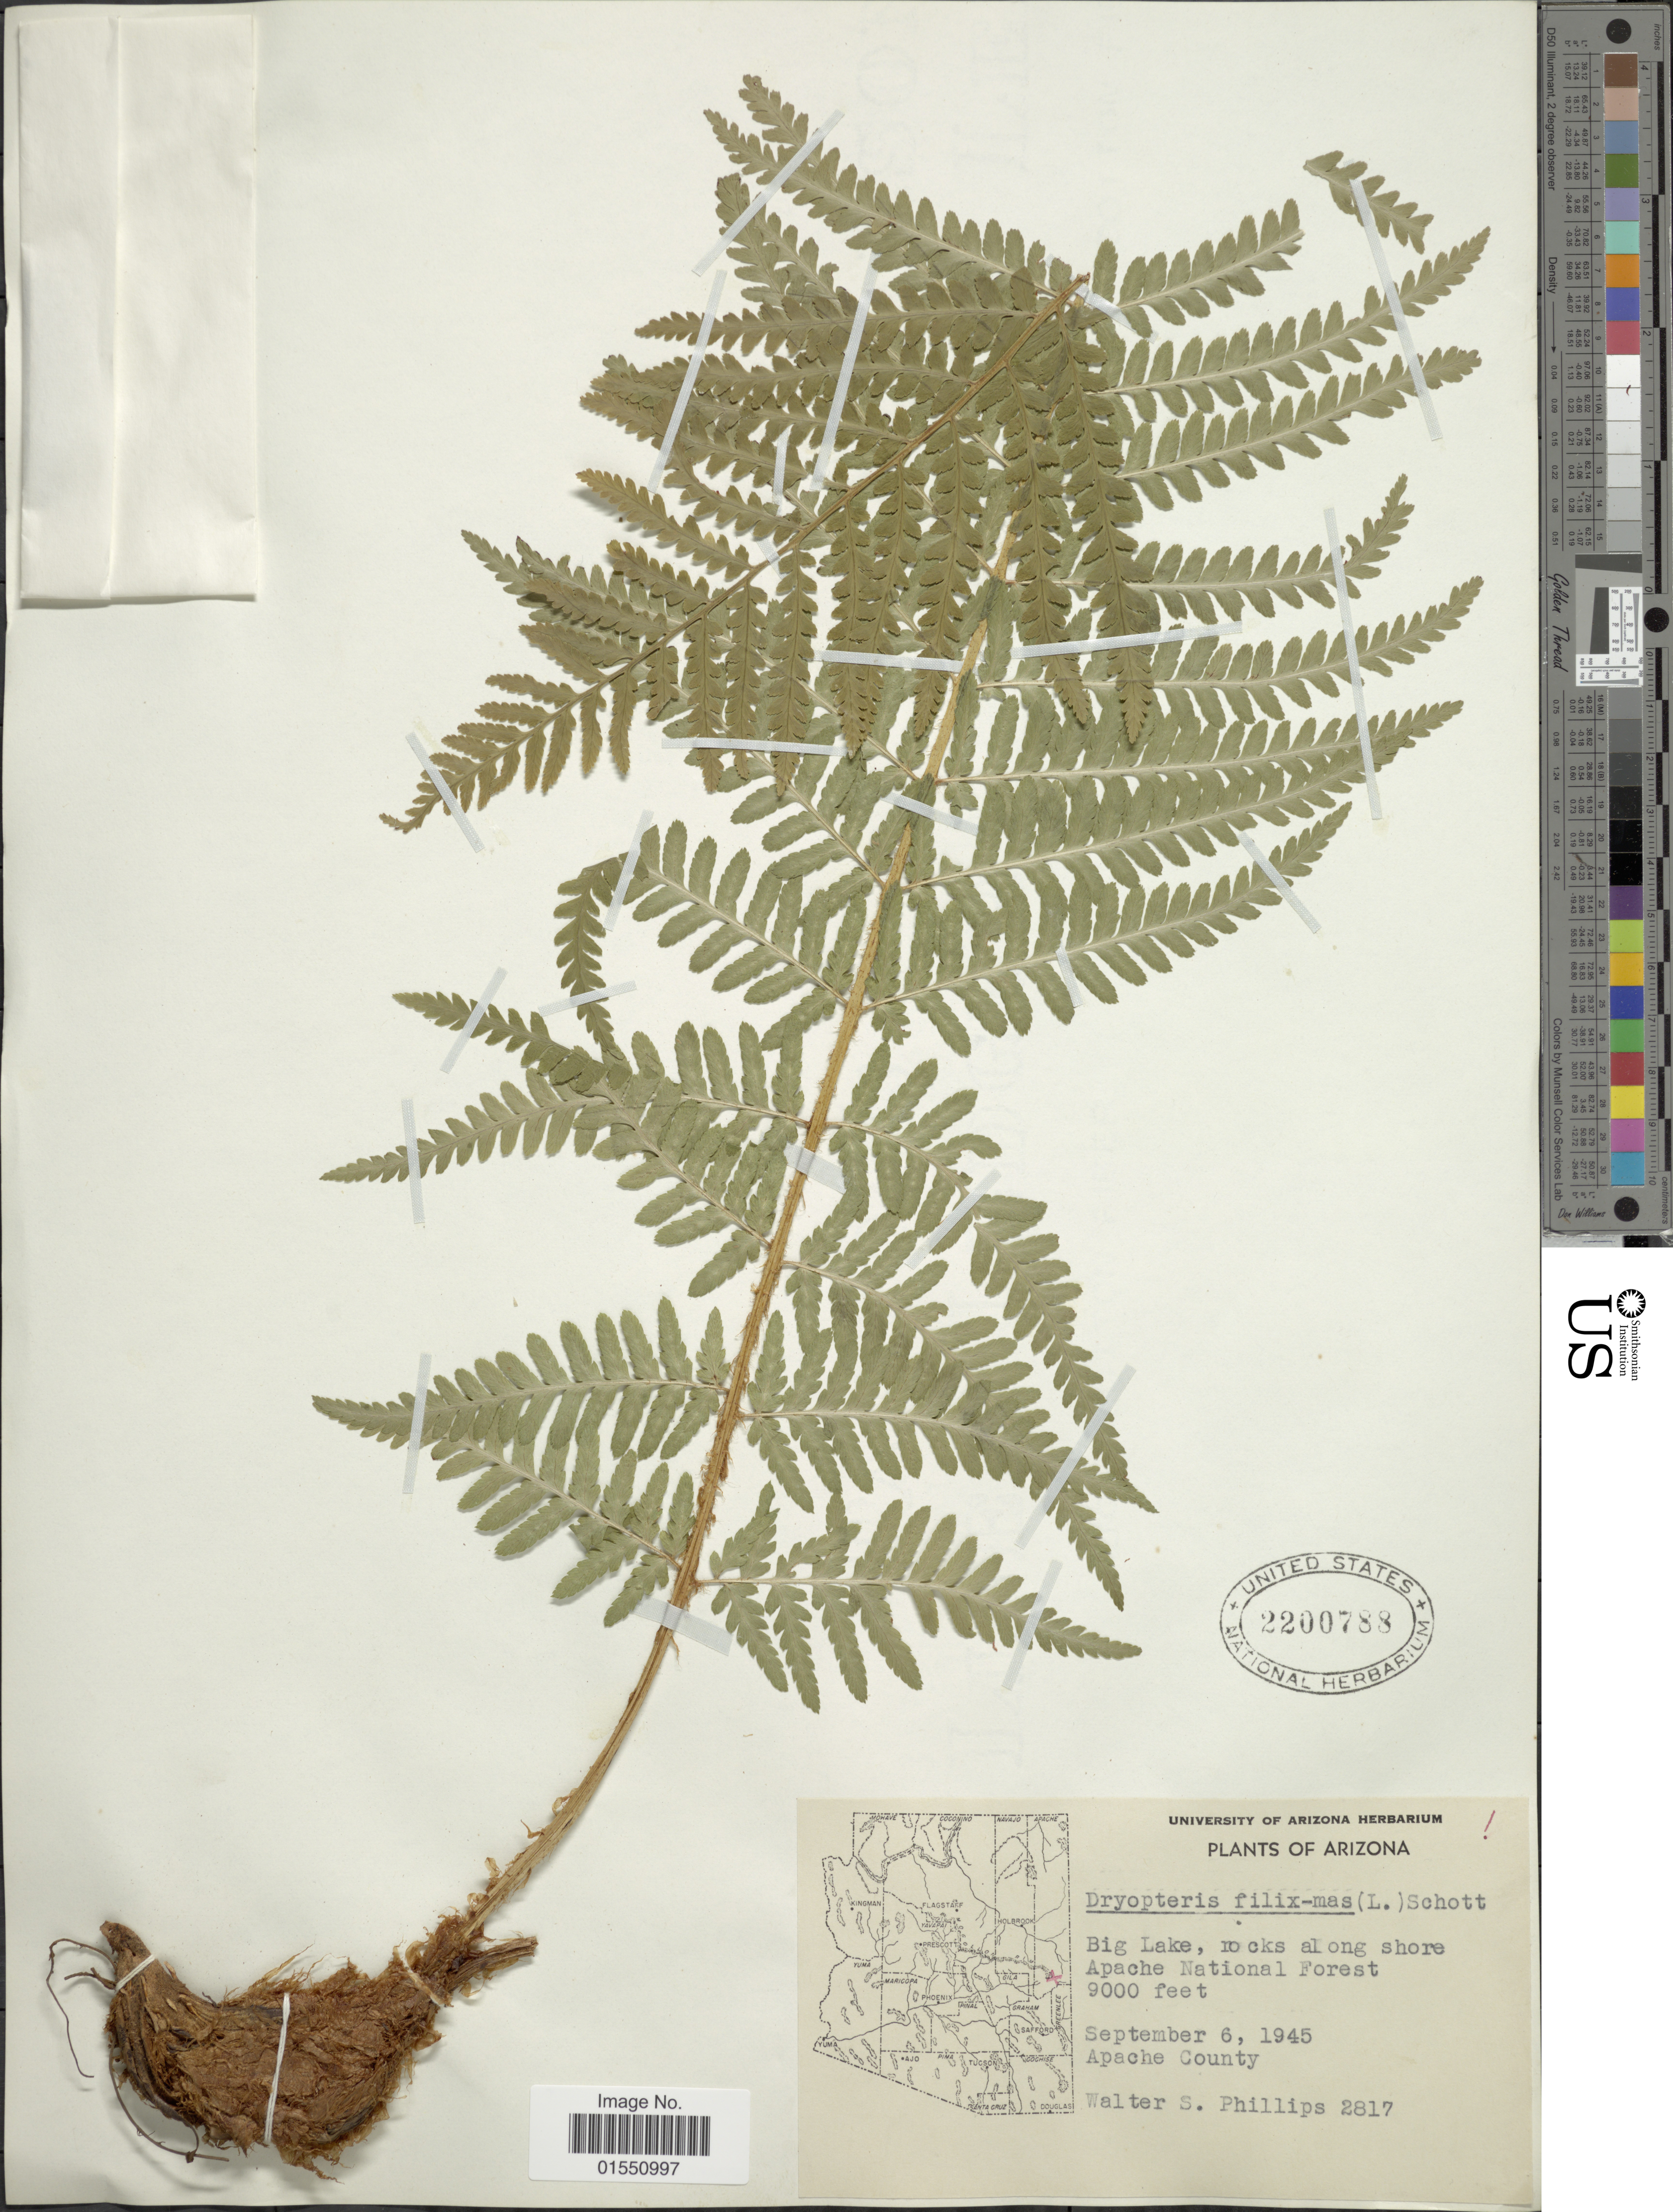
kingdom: Plantae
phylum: Tracheophyta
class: Polypodiopsida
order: Polypodiales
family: Dryopteridaceae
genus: Dryopteris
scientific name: Dryopteris filix-mas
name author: (L.) Schott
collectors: W. S. Phillips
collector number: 2817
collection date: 1945-09-06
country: United States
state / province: Arizona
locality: Big Lake, 10 cks along shore Apache National Forest. Apache County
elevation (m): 2743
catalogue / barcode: US 2200788